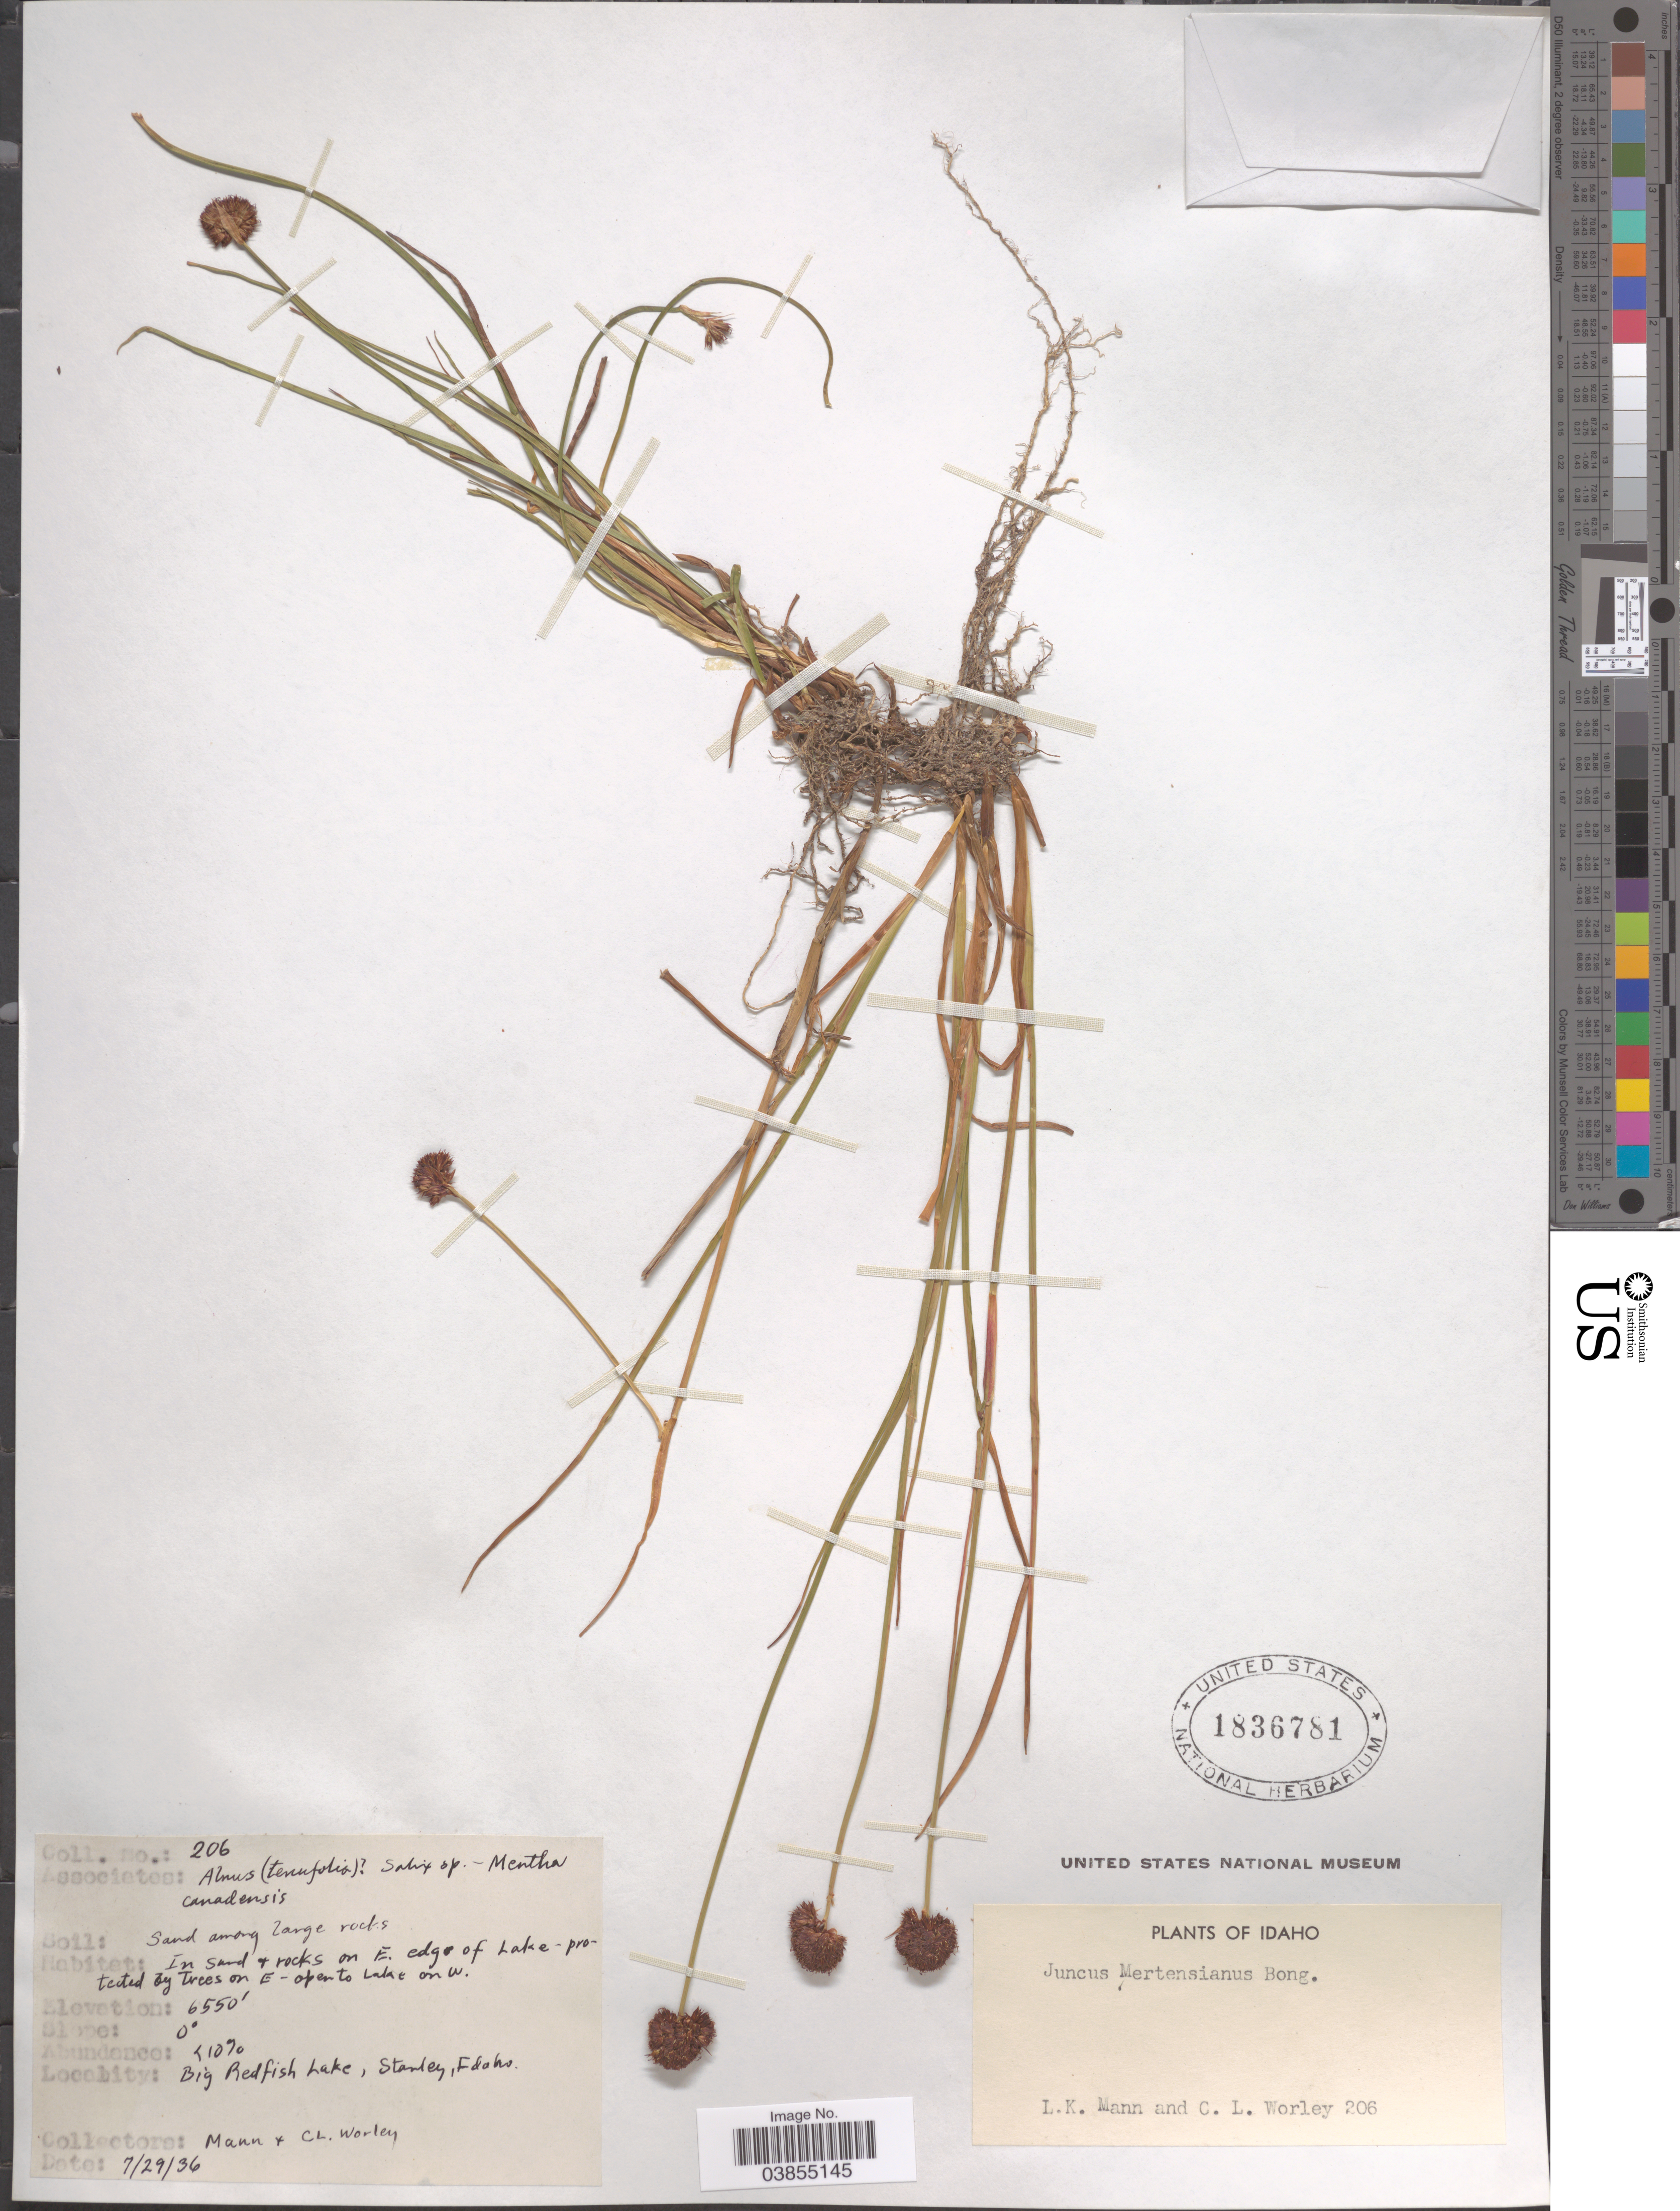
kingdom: Plantae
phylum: Tracheophyta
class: Liliopsida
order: Poales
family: Juncaceae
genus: Juncus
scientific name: Juncus mertensianus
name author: Bong.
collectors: L. K. Mann & C. Worley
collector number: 206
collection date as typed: Transcribed d/m/y: 29/7/36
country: United States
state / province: Idaho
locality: In sand + rocks on E. edge of Lake protected by Trees on E open to lake on W. Big Redfish Lake, Stanley.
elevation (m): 1996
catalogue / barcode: US 1836781